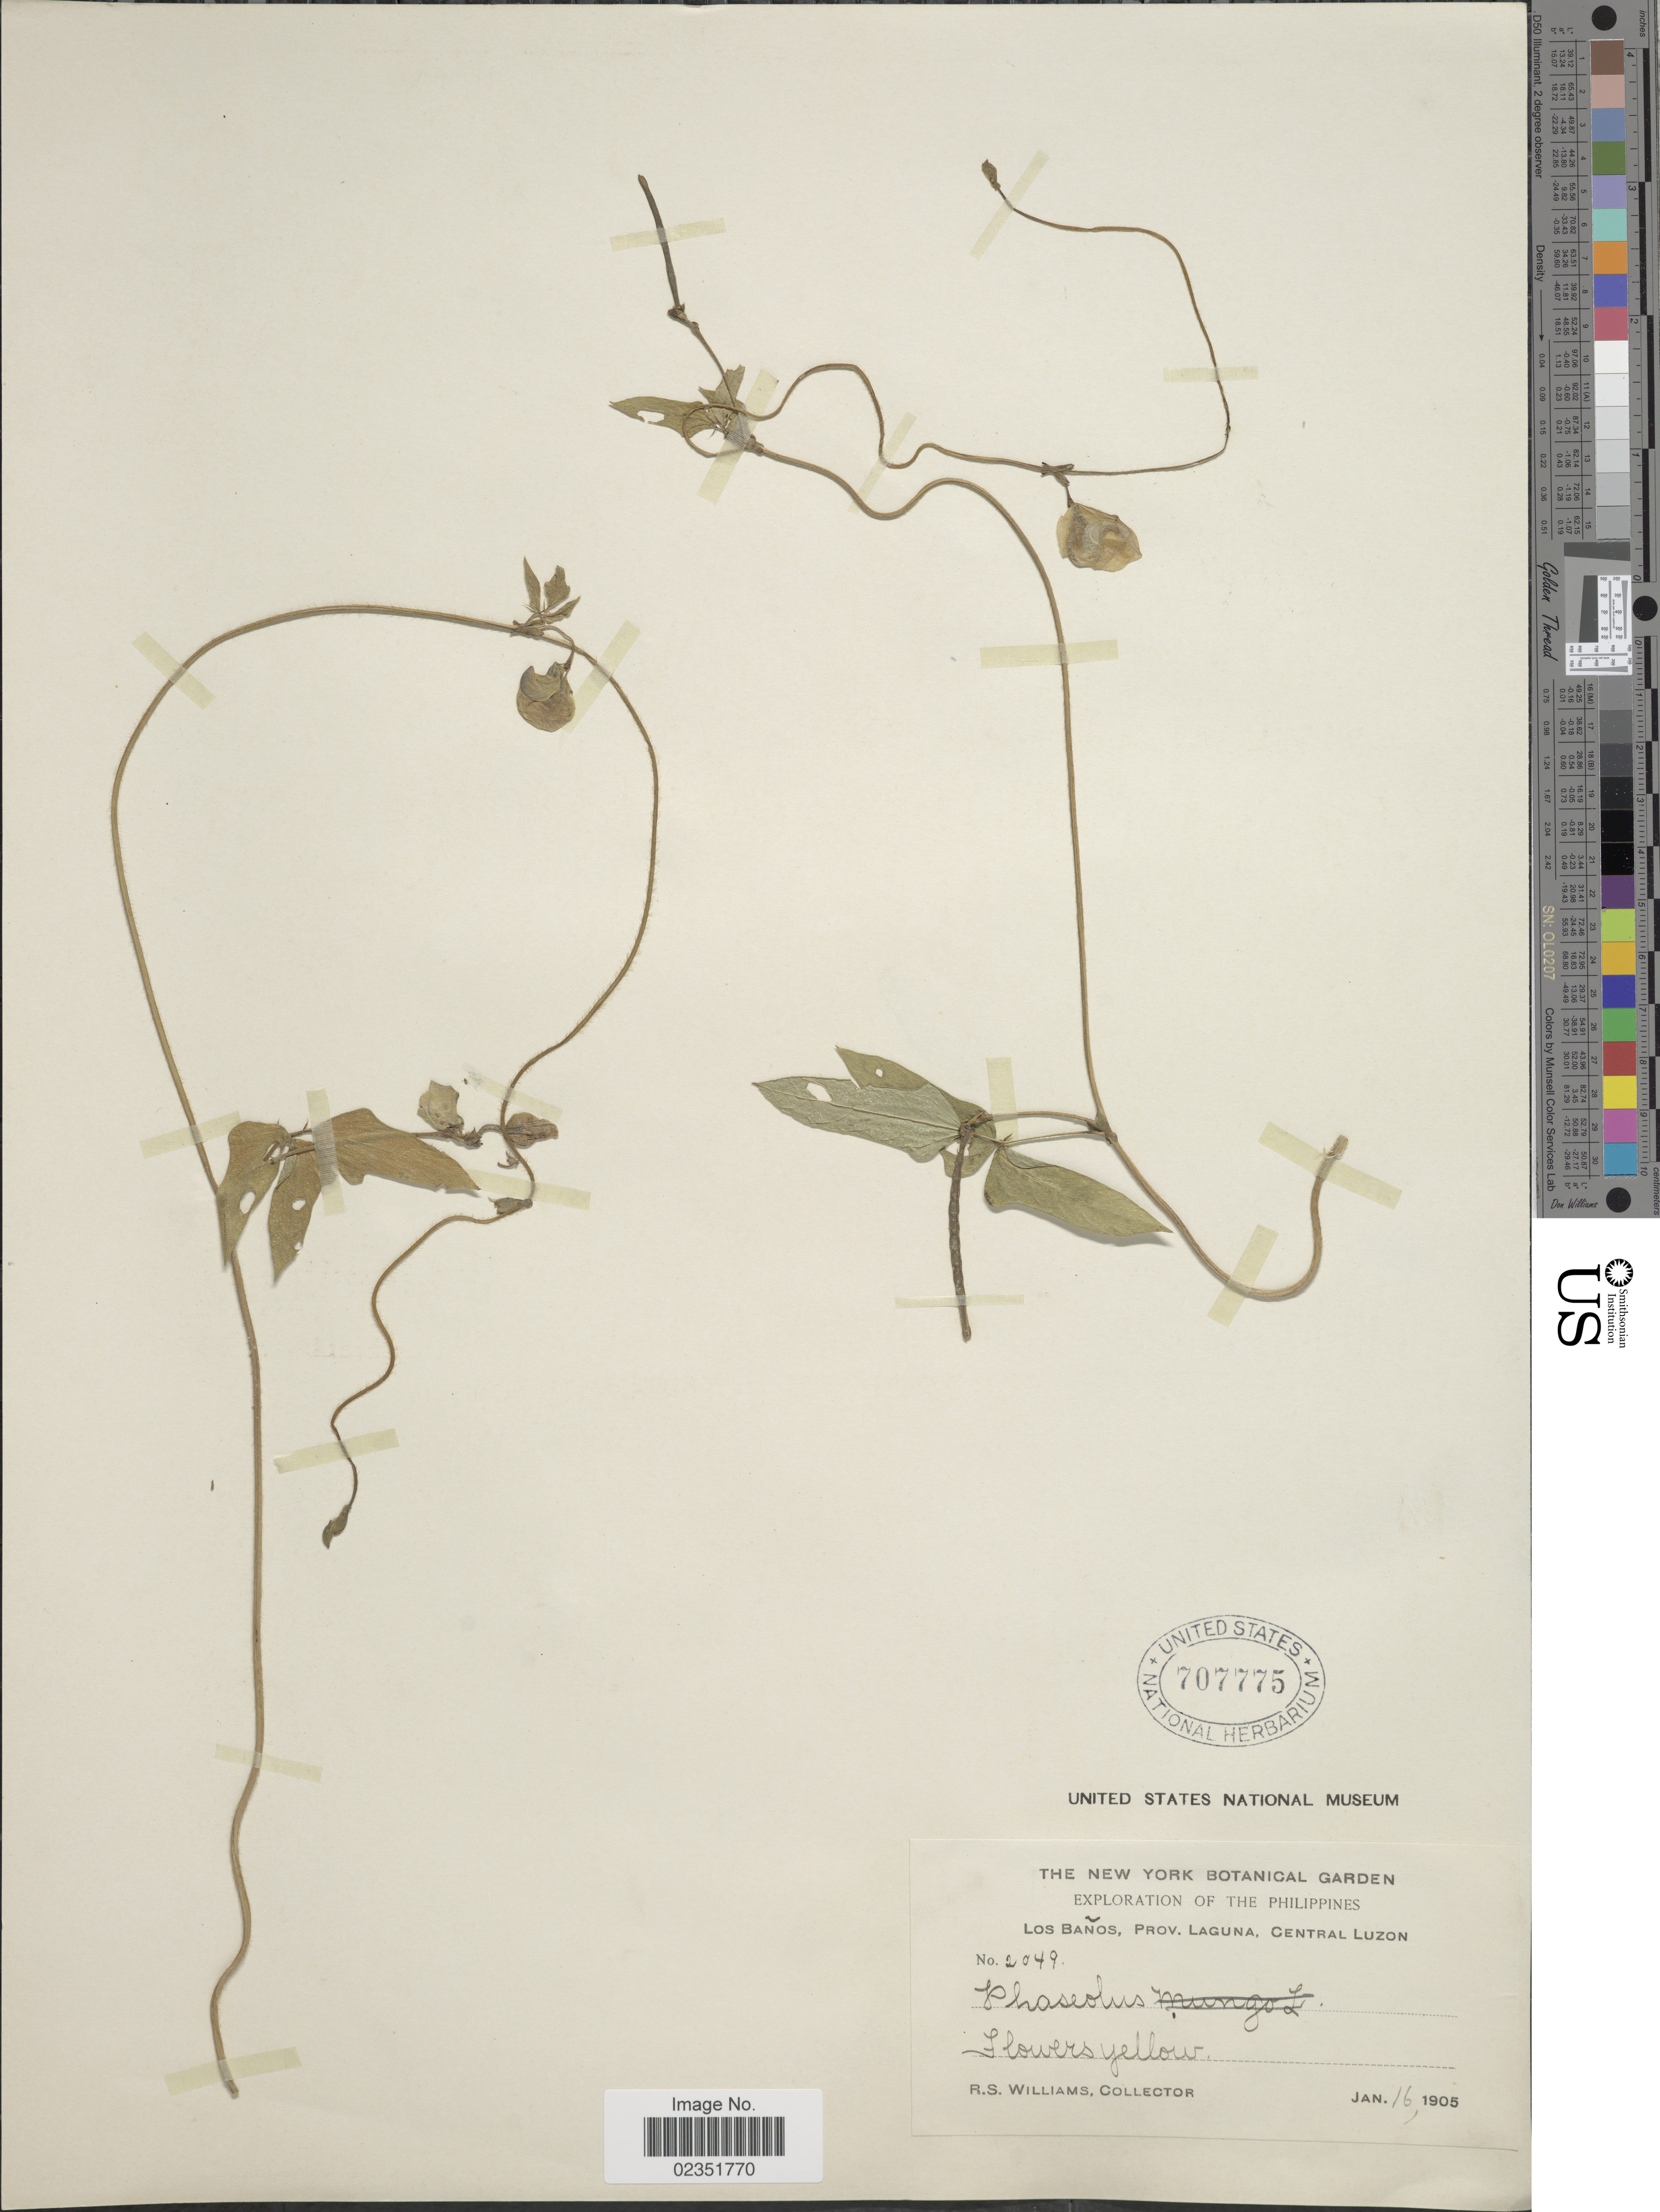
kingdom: Plantae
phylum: Tracheophyta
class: Magnoliopsida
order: Fabales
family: Fabaceae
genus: Phaseolus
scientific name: Phaseolus sp.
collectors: R. S. Williams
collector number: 2049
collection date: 1905-01-16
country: Philippines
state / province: Central Luzon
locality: Los Baños, Prov. Laguna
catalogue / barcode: US 707775